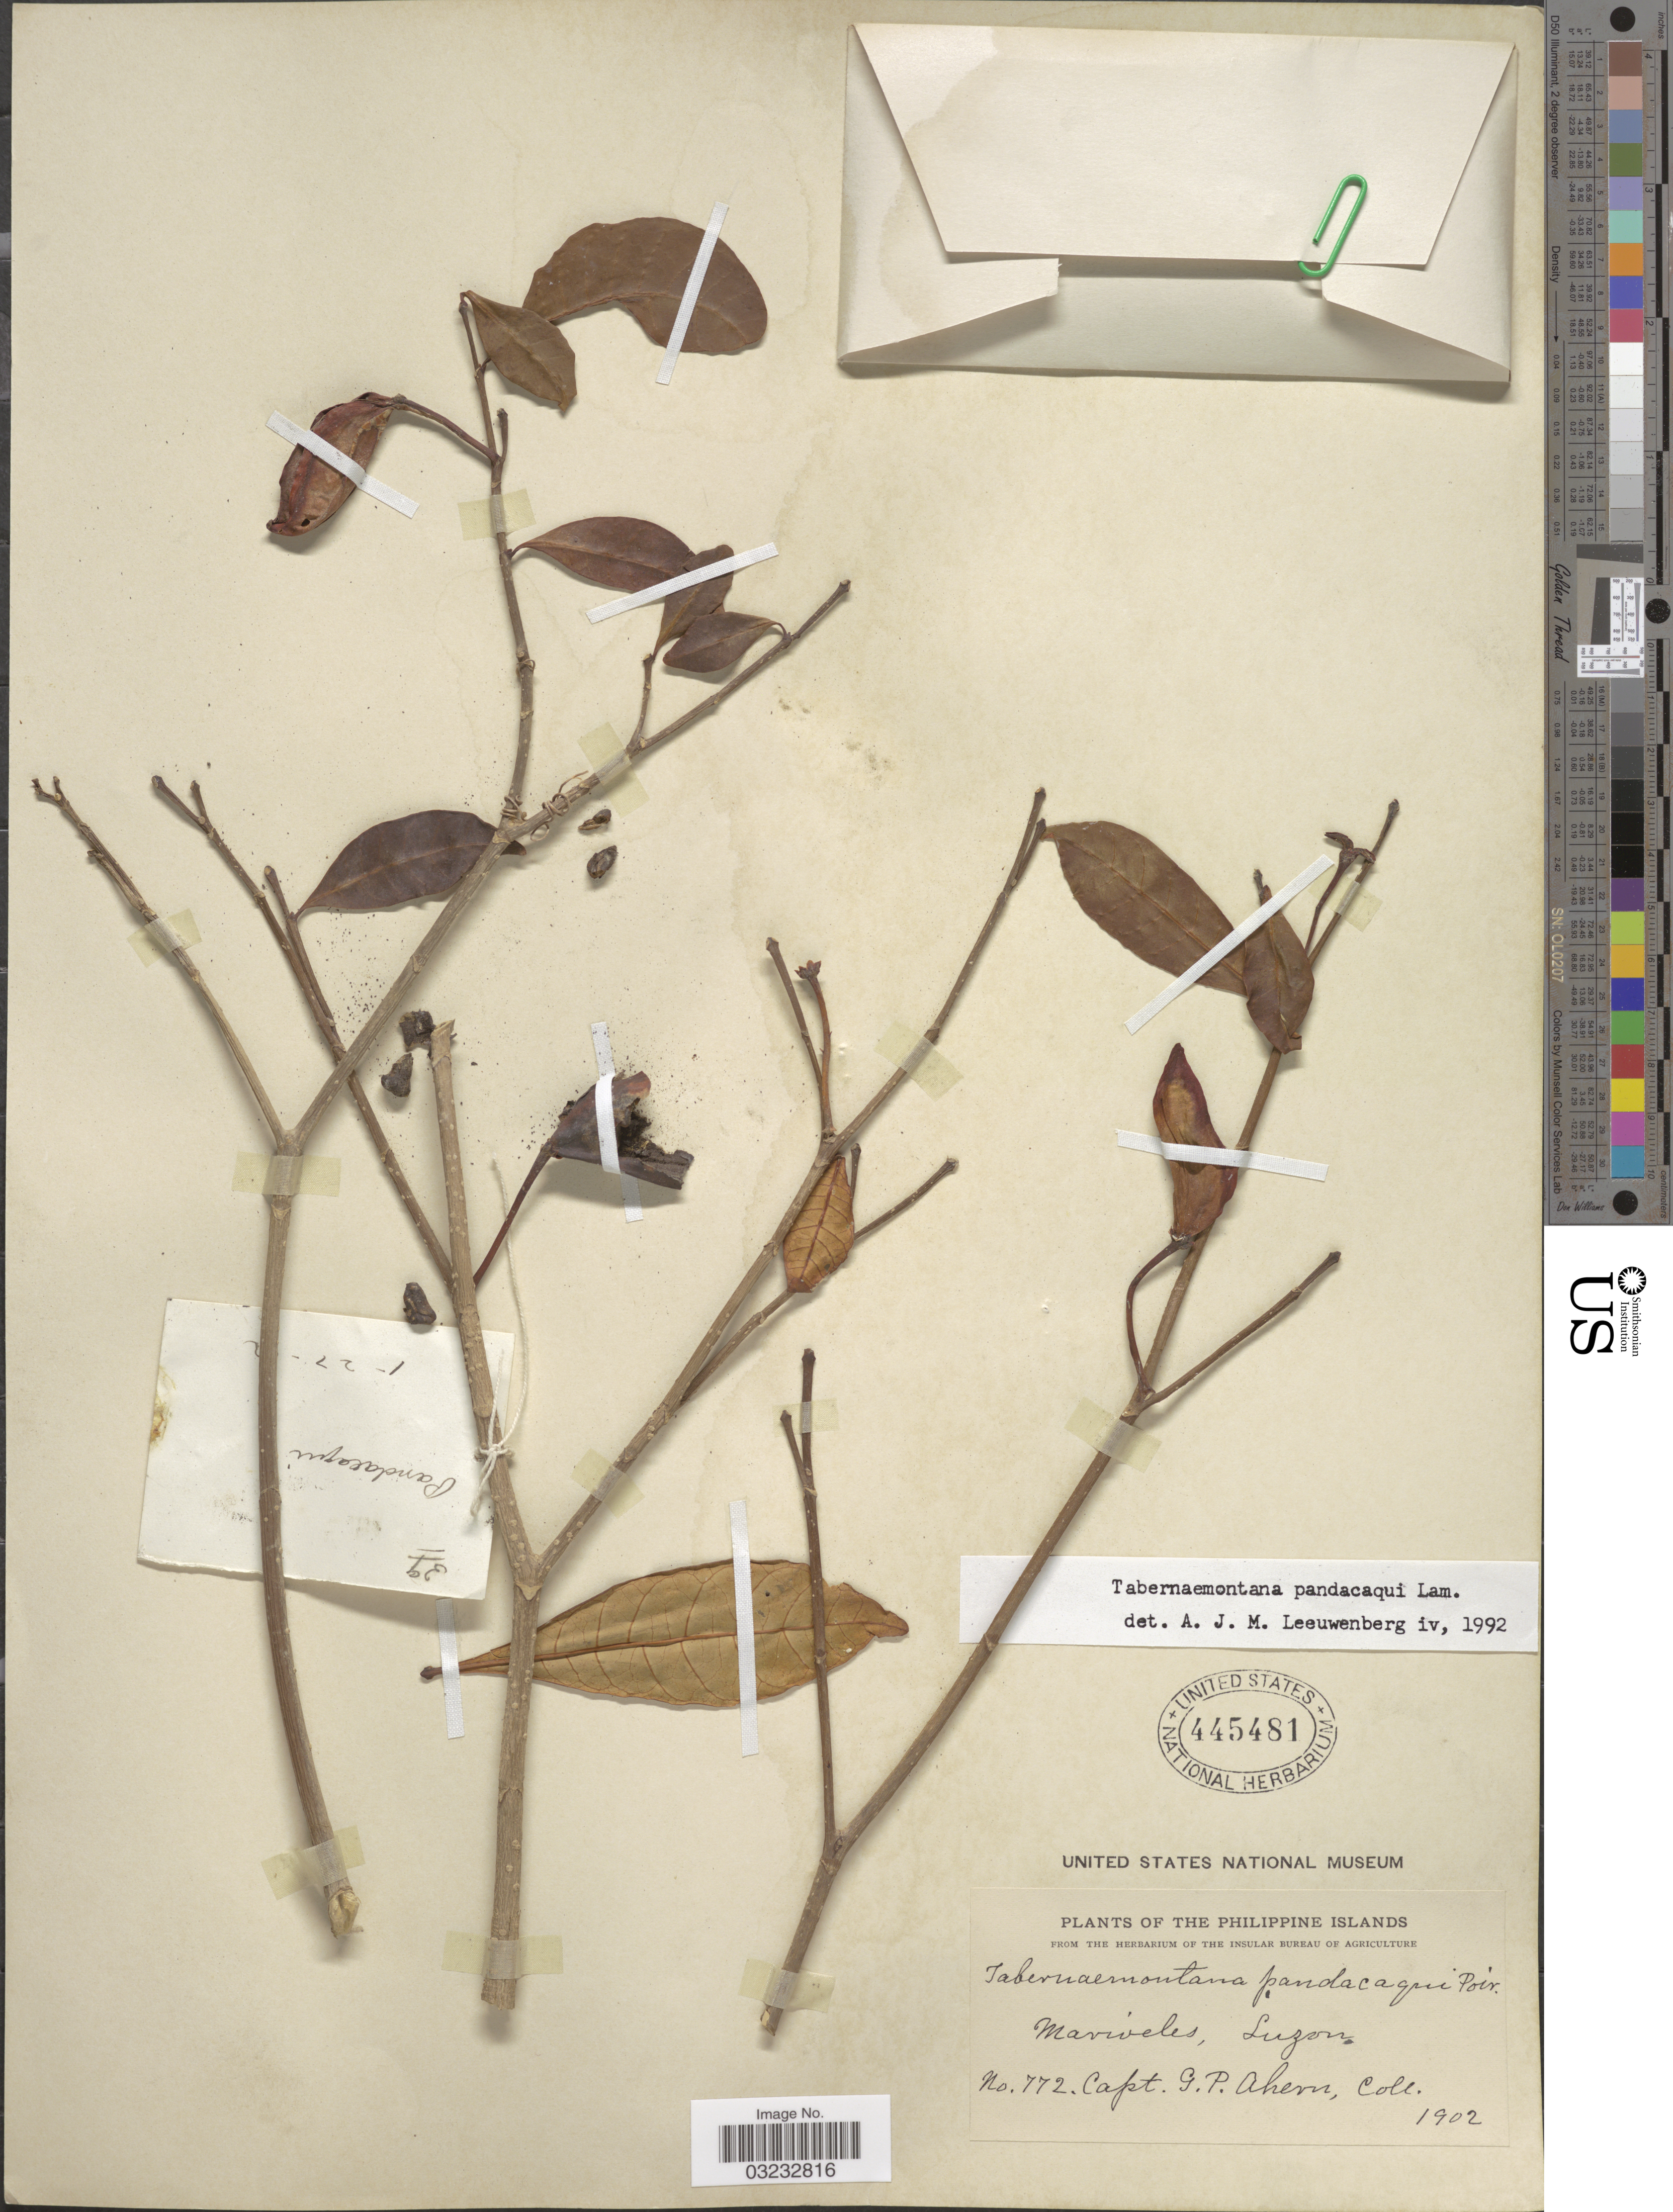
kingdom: Plantae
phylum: Tracheophyta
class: Magnoliopsida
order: Gentianales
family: Apocynaceae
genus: Tabernaemontana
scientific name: Tabernaemontana pandacaqui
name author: Poir.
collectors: G. Ahern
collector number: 772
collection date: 1902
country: Philippines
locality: Philippine Islands. Mariveles, Luzon.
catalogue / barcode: US 445481